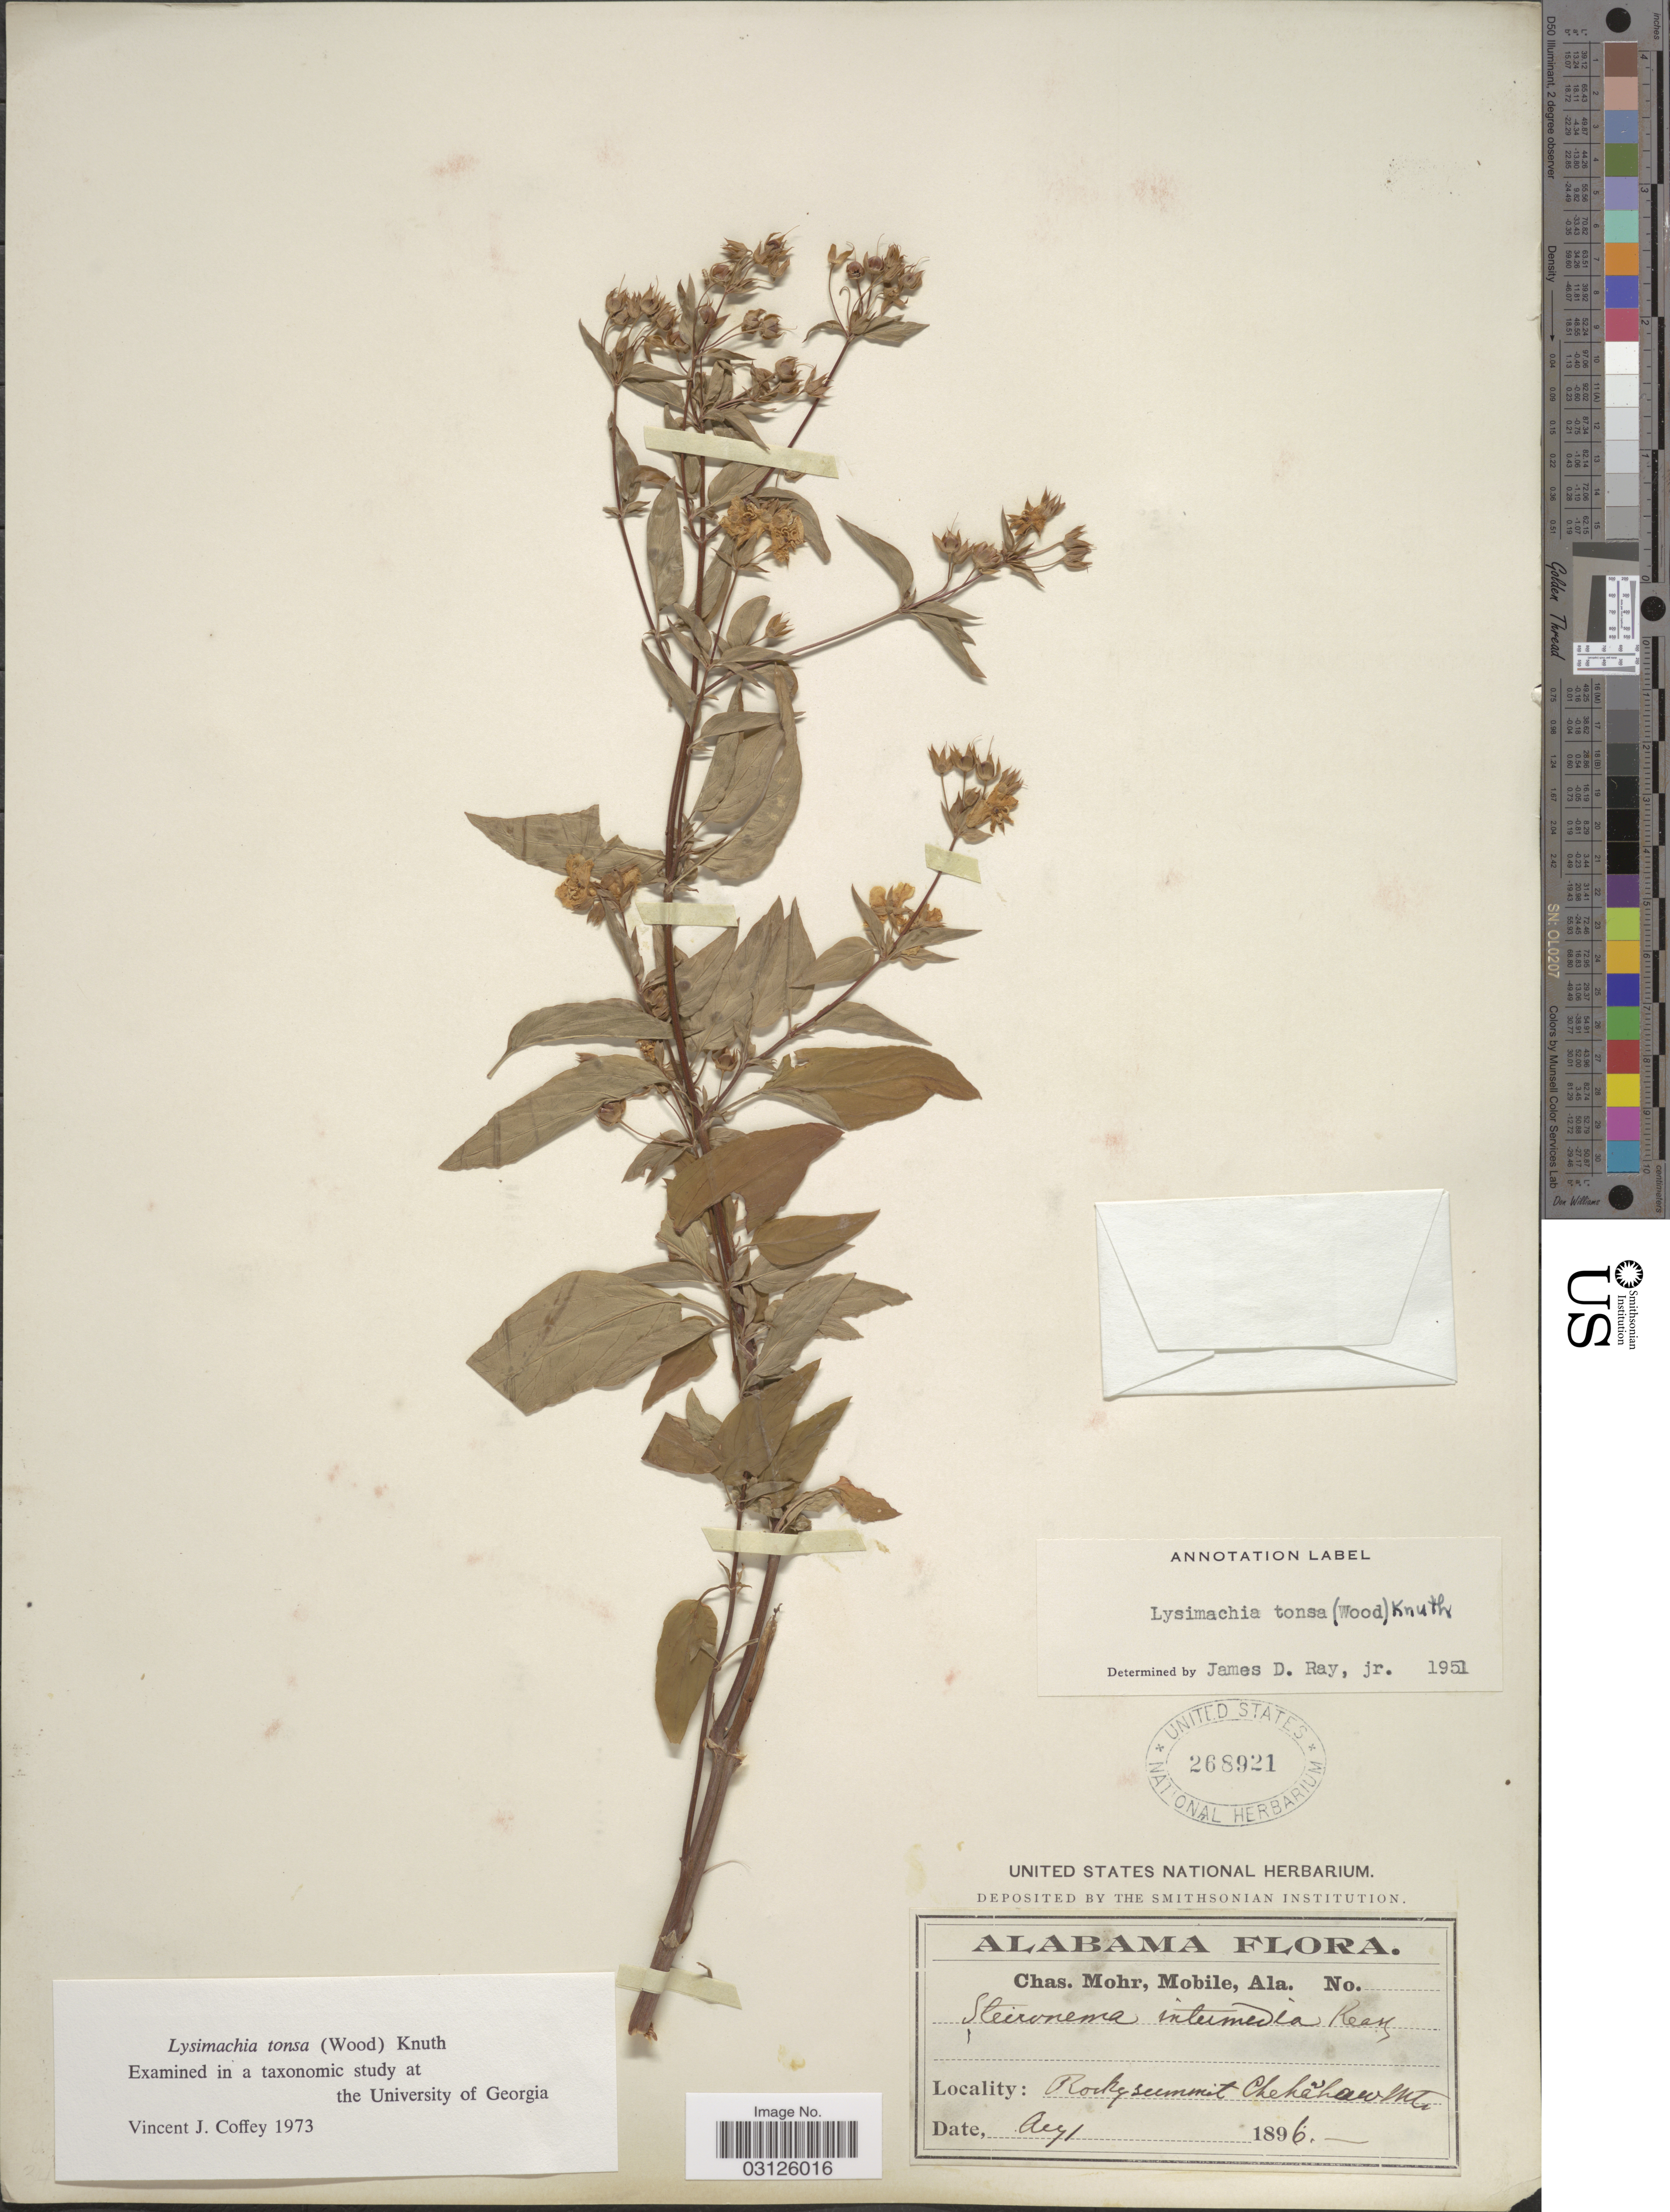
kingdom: Plantae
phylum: Tracheophyta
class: Magnoliopsida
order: Ericales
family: Primulaceae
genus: Lysimachia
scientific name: Lysimachia tonsa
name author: (Alph. Wood) Alph. Wood ex R. Knuth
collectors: Mohr, C. T. (herbarium)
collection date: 1896-08-01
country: United States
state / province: Alabama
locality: Rocky summit Chekahaw Mts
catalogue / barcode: US 268921